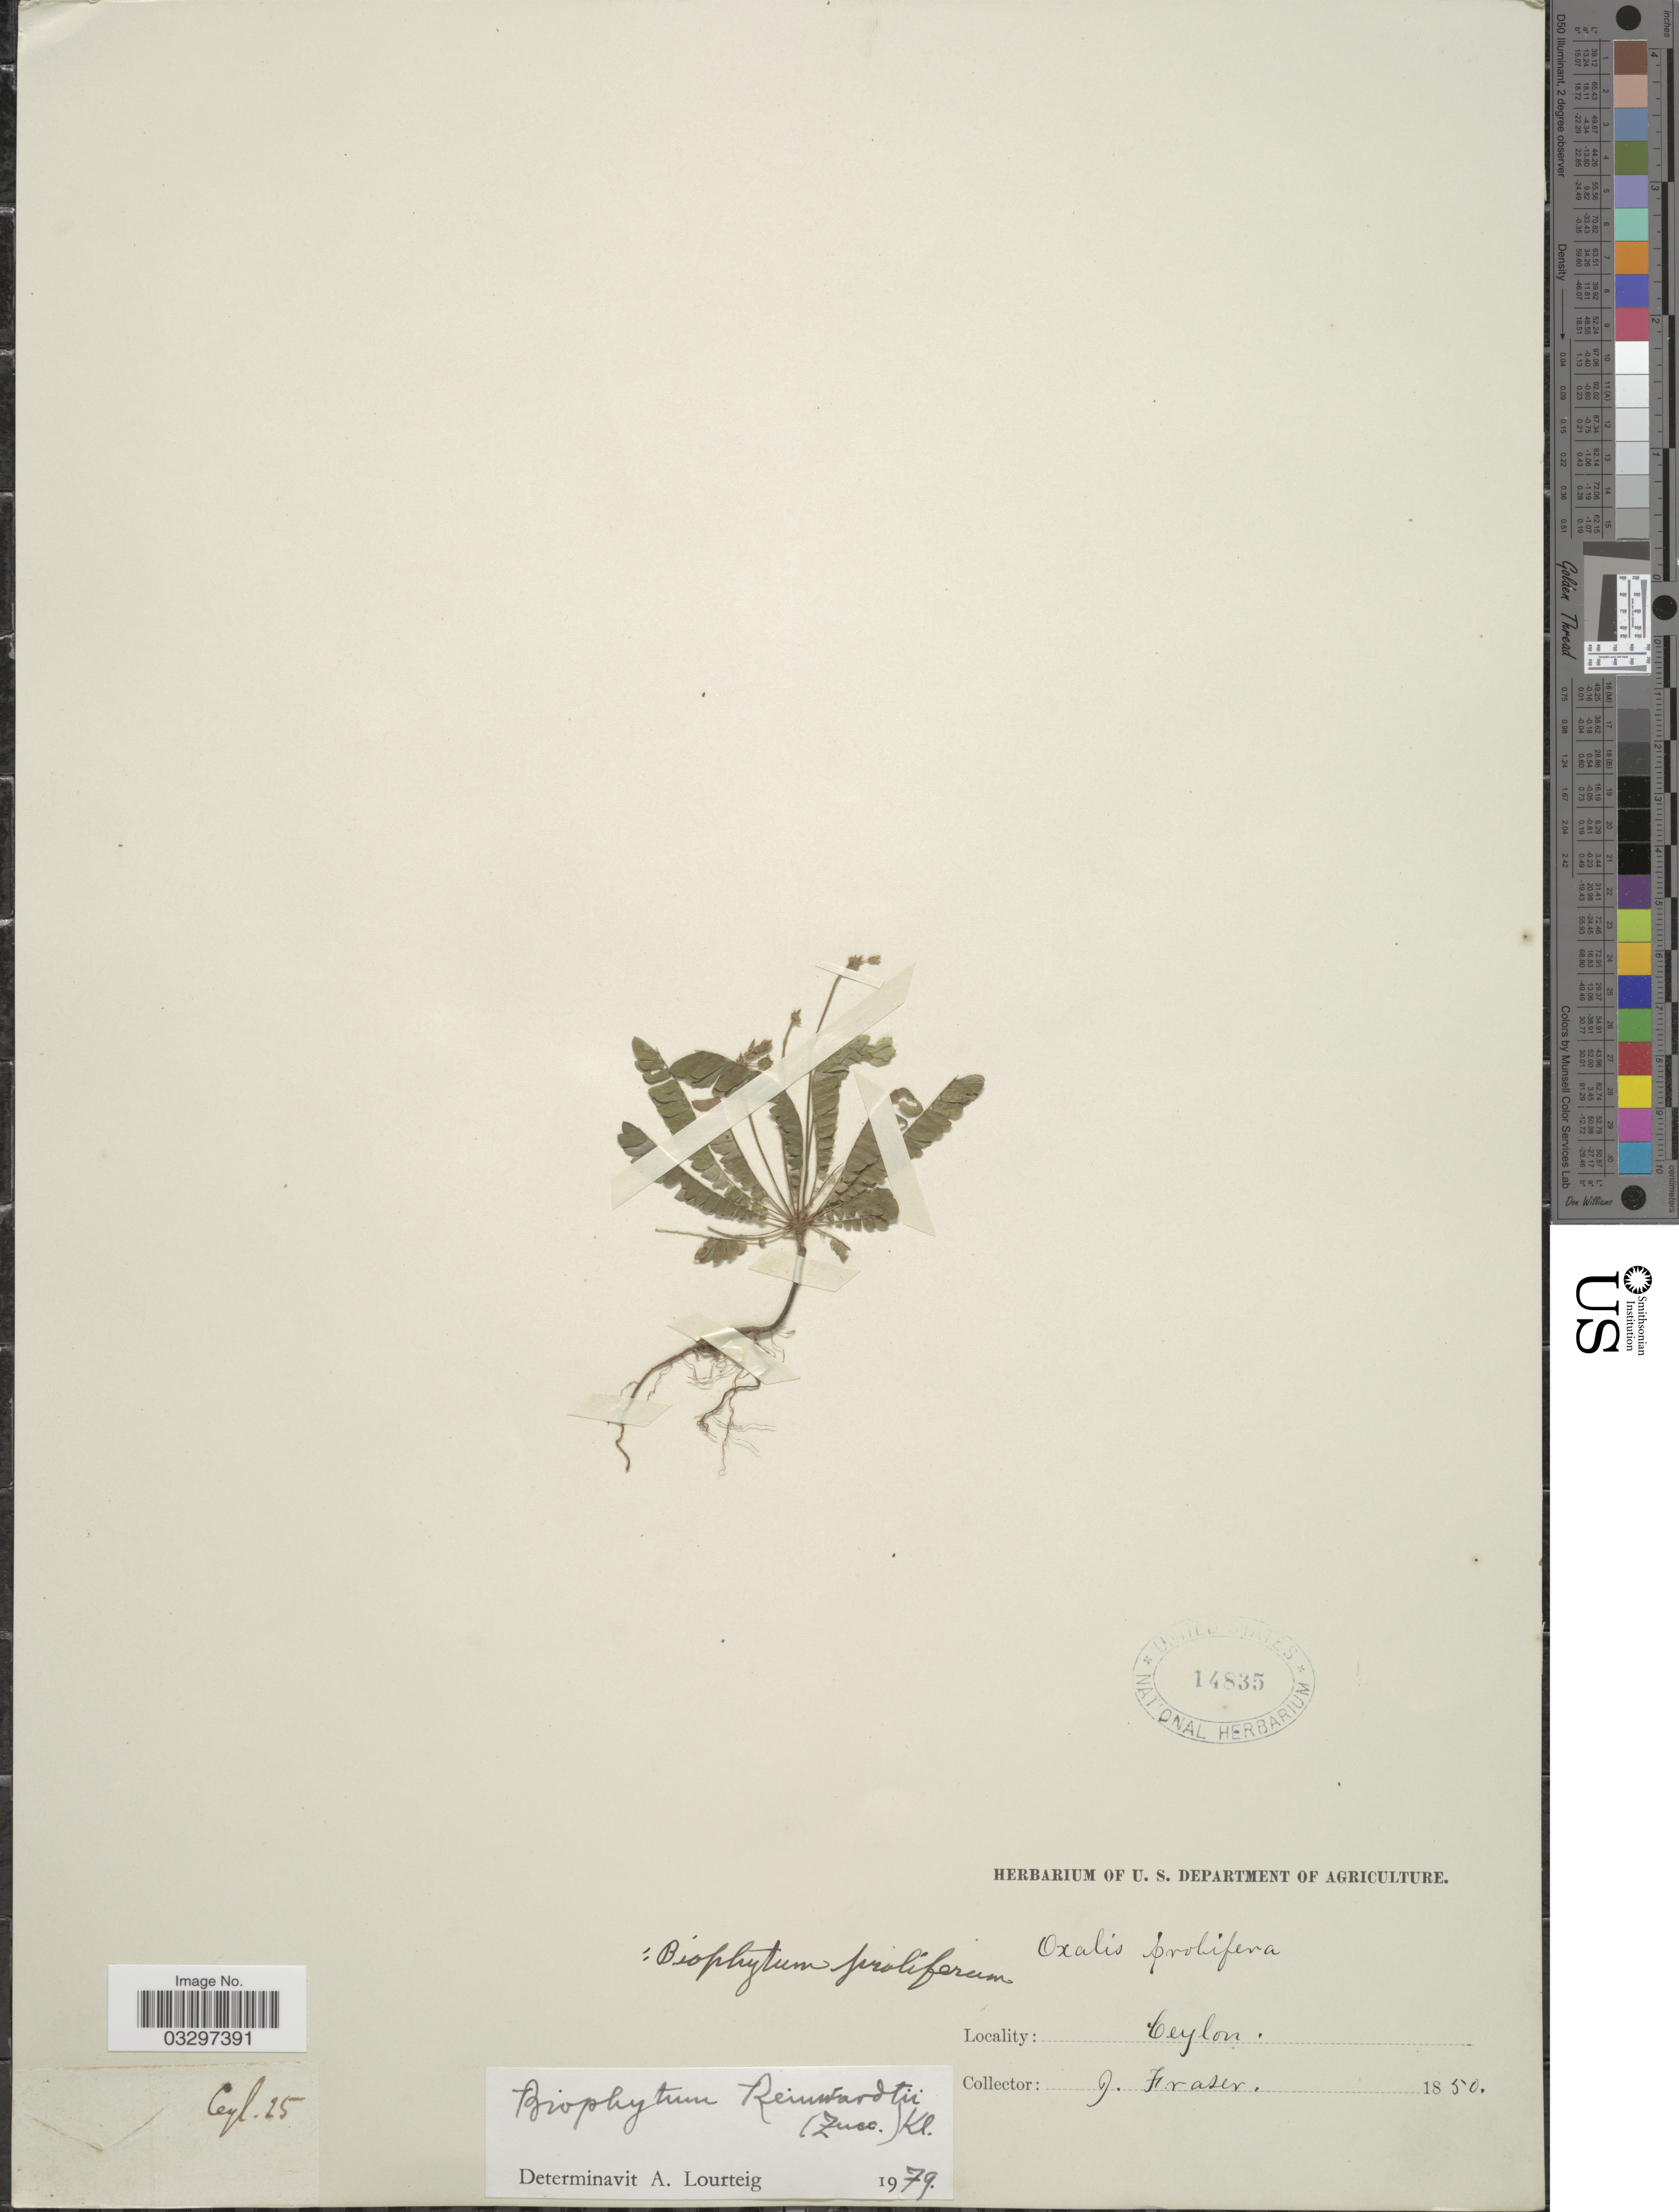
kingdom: Plantae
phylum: Tracheophyta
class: Magnoliopsida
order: Oxalidales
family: Oxalidaceae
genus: Biophytum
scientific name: Biophytum reinwardtii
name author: (Zucc.) Klotzsch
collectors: J. Fraser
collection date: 1850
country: Sri Lanka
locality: Ceylon.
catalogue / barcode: US 14835